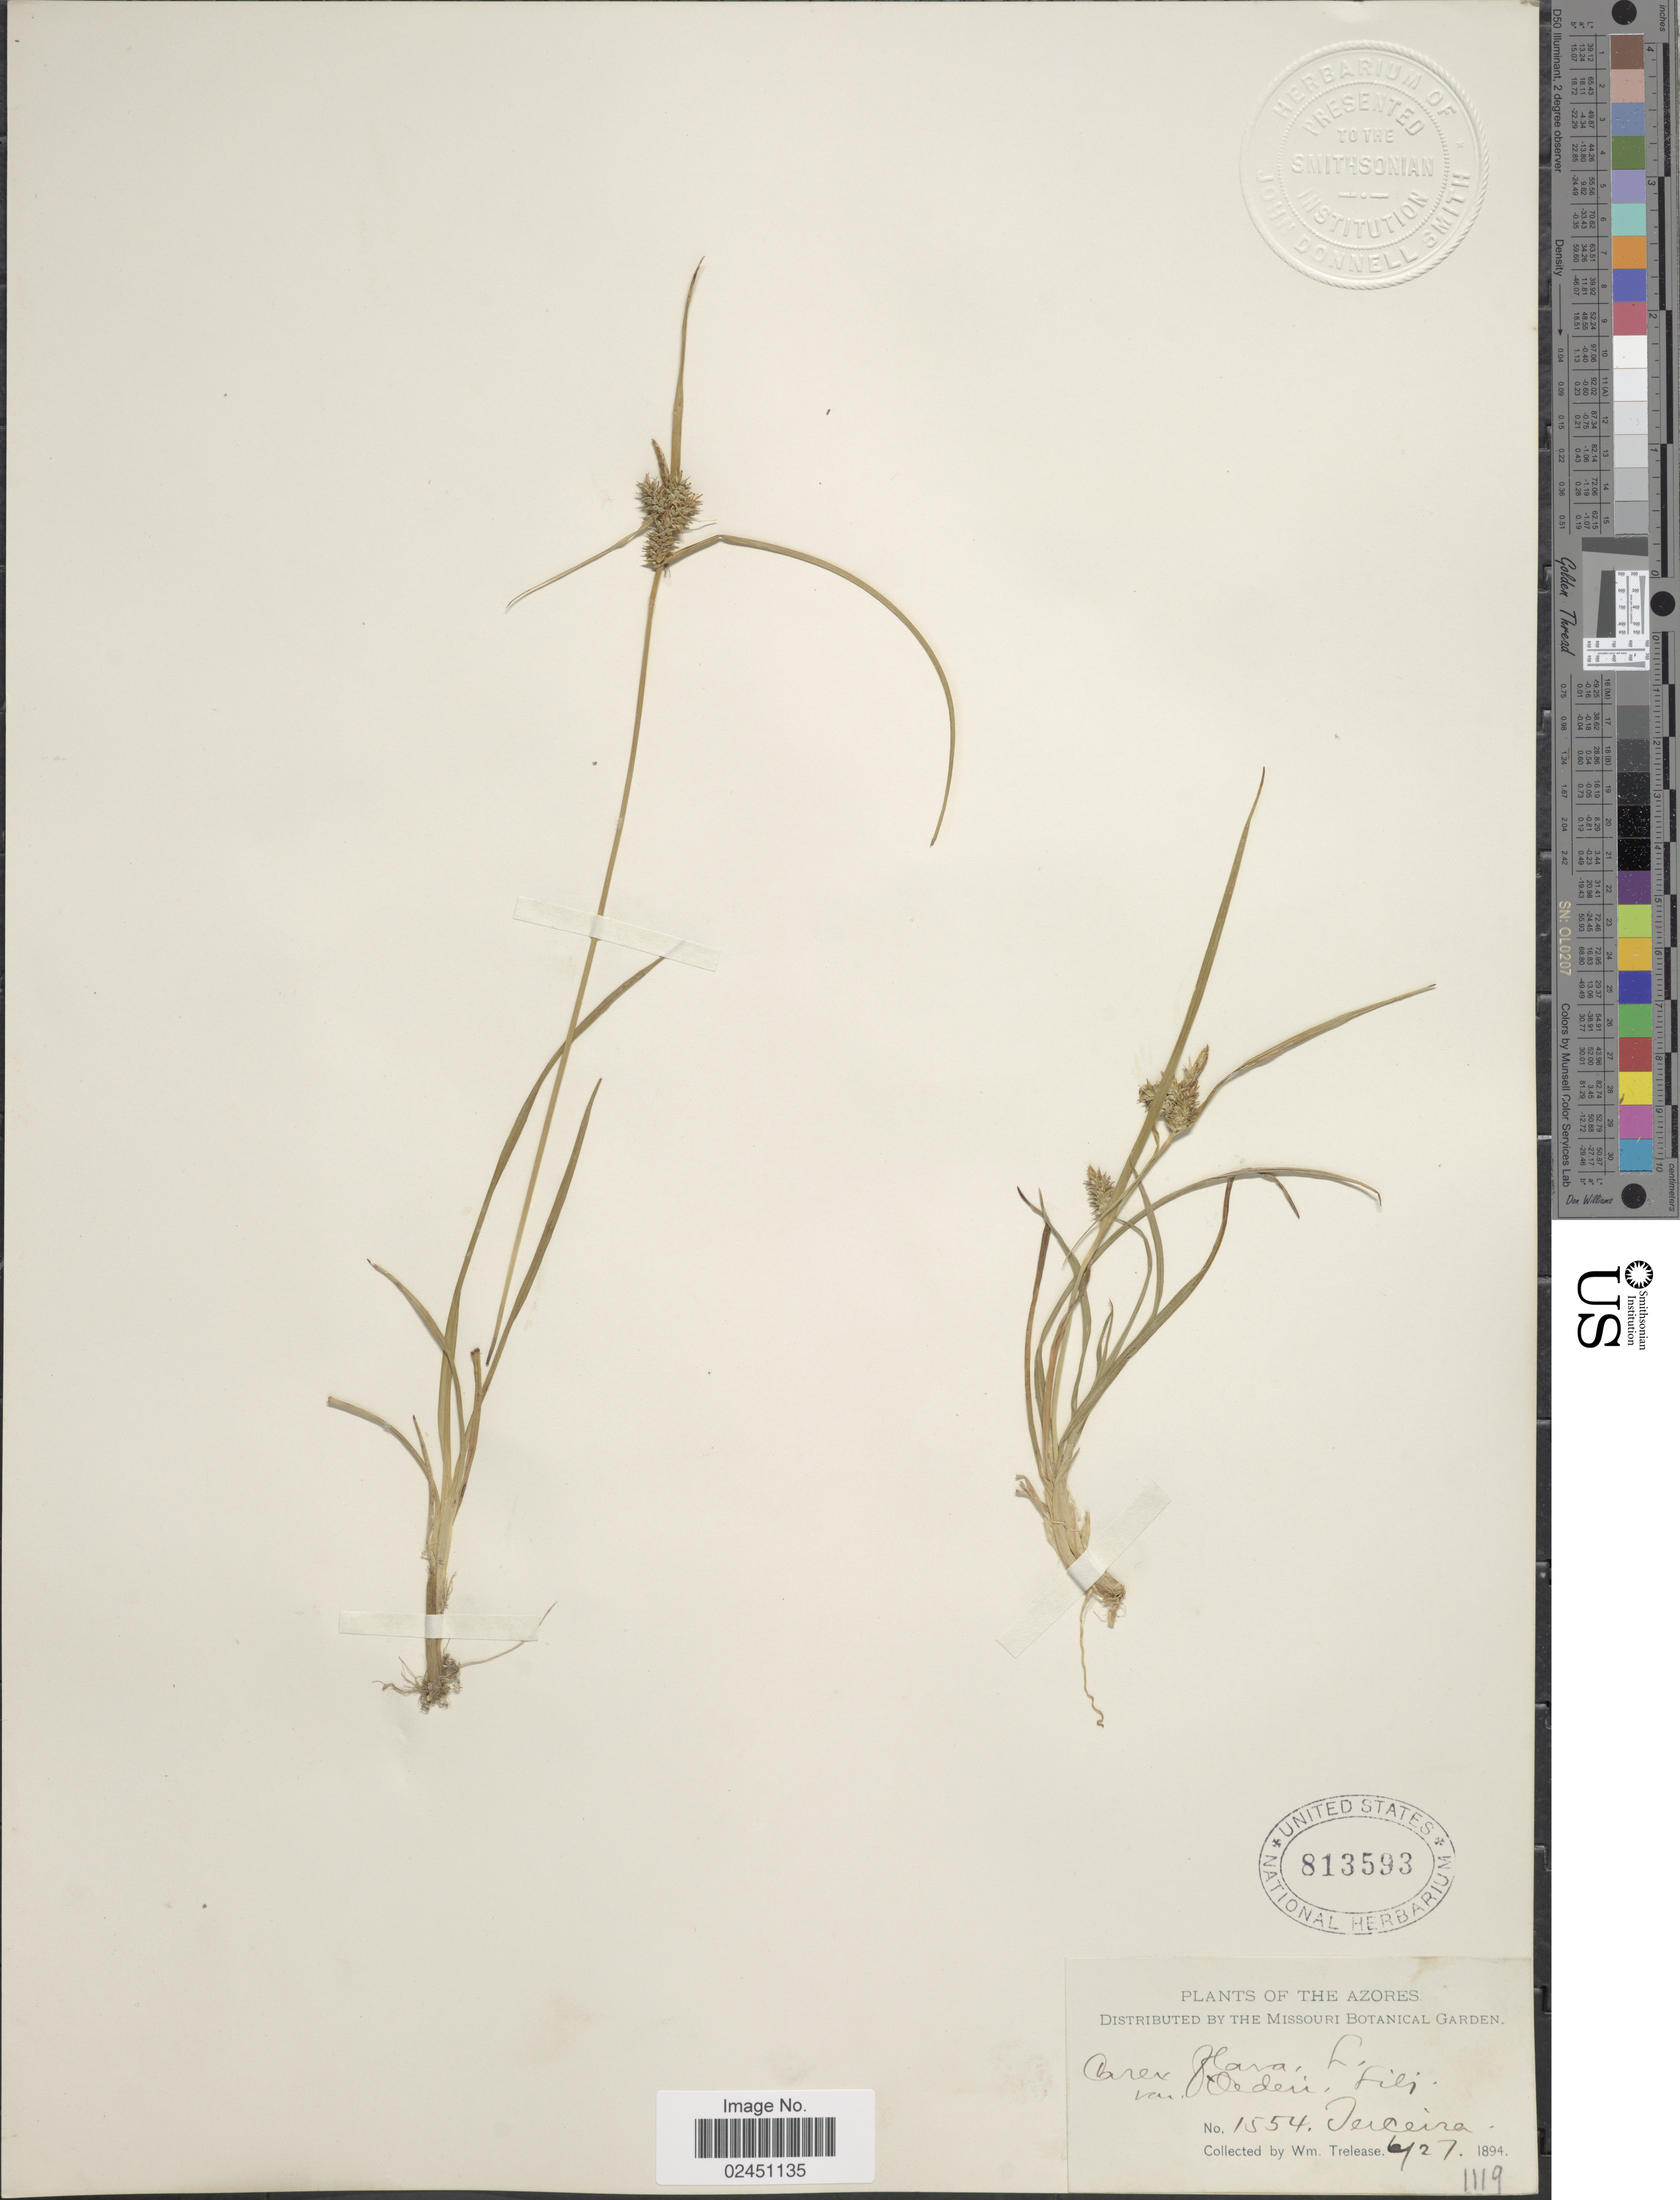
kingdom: Plantae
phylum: Tracheophyta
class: Liliopsida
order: Poales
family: Cyperaceae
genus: Carex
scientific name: Carex oederi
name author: Retz.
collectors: W. Trelease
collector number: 1554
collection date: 1894-06-27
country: Portugal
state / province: Azores (Aut. Reg.)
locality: Terceira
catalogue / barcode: US 813593